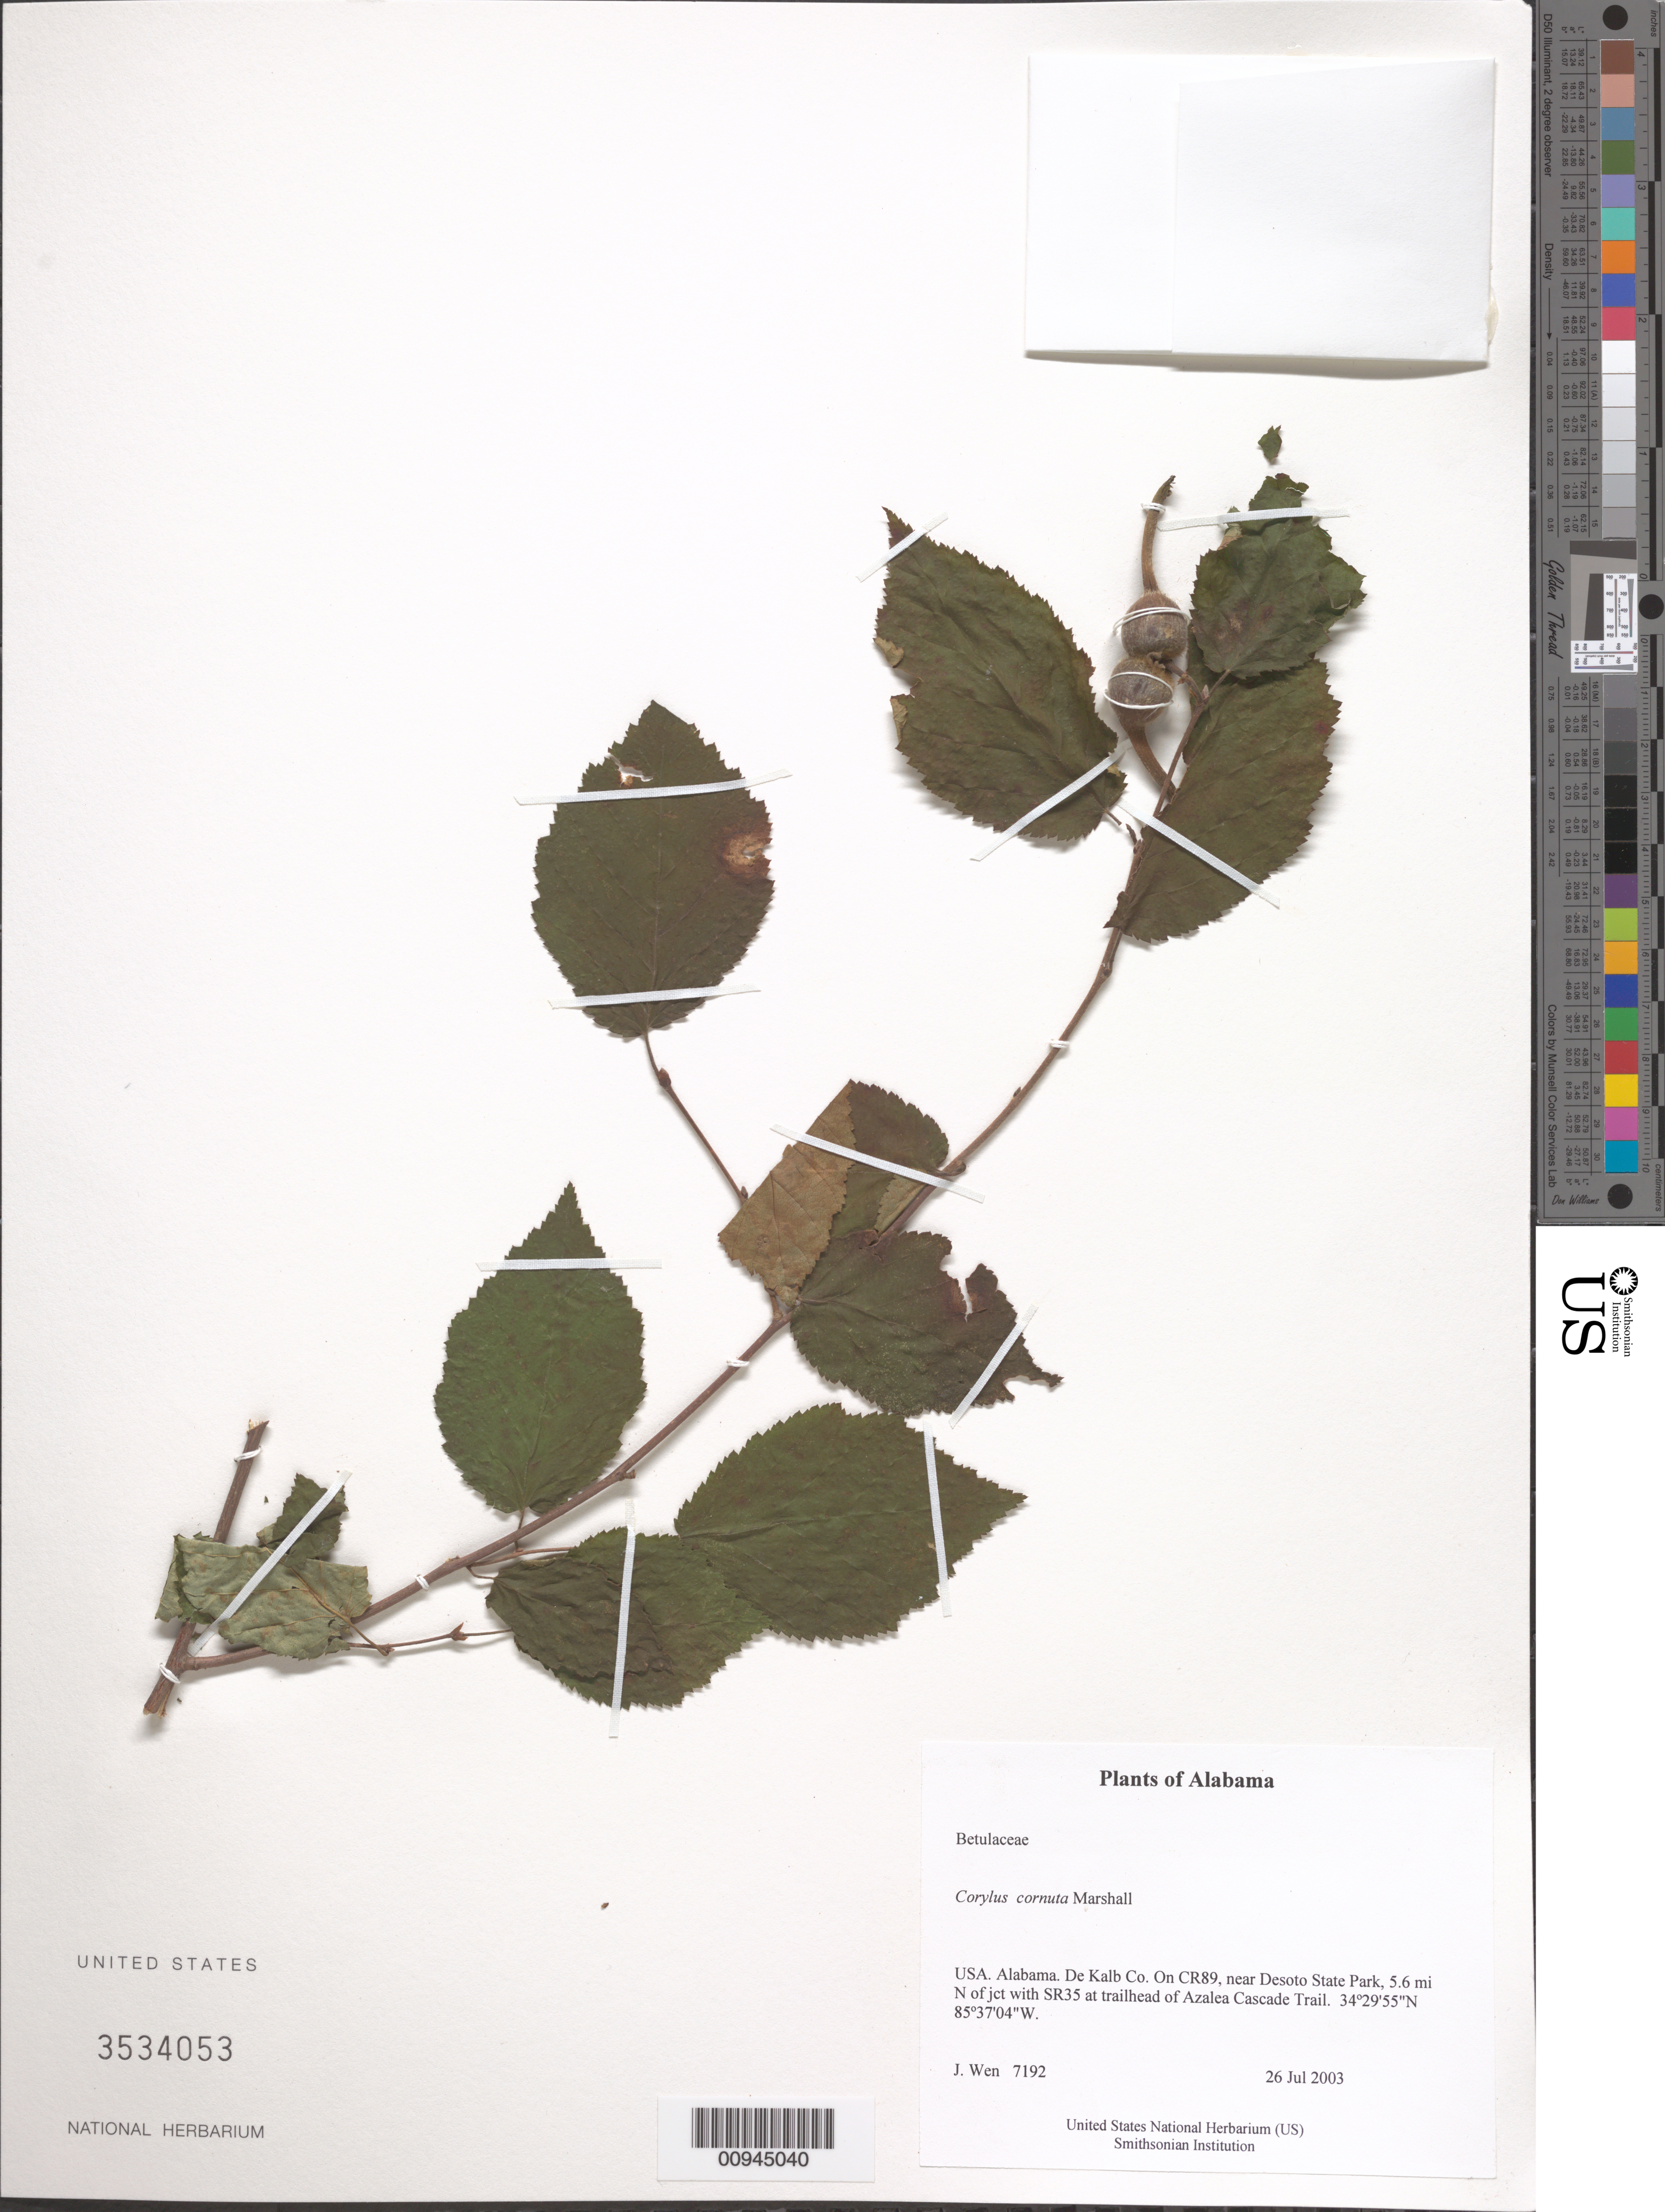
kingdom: Plantae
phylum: Tracheophyta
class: Magnoliopsida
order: Fagales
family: Betulaceae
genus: Corylus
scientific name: Corylus cornuta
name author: Marshall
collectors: J. Wen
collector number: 7192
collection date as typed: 26 Jul 2003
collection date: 2003-07-26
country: United States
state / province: Alabama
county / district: De Kalb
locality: On CR89, near Desoto State Park, 5.6 mi N of jct with SR35 at trailhead of Azalea Cascade Trail.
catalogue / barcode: US 3534053